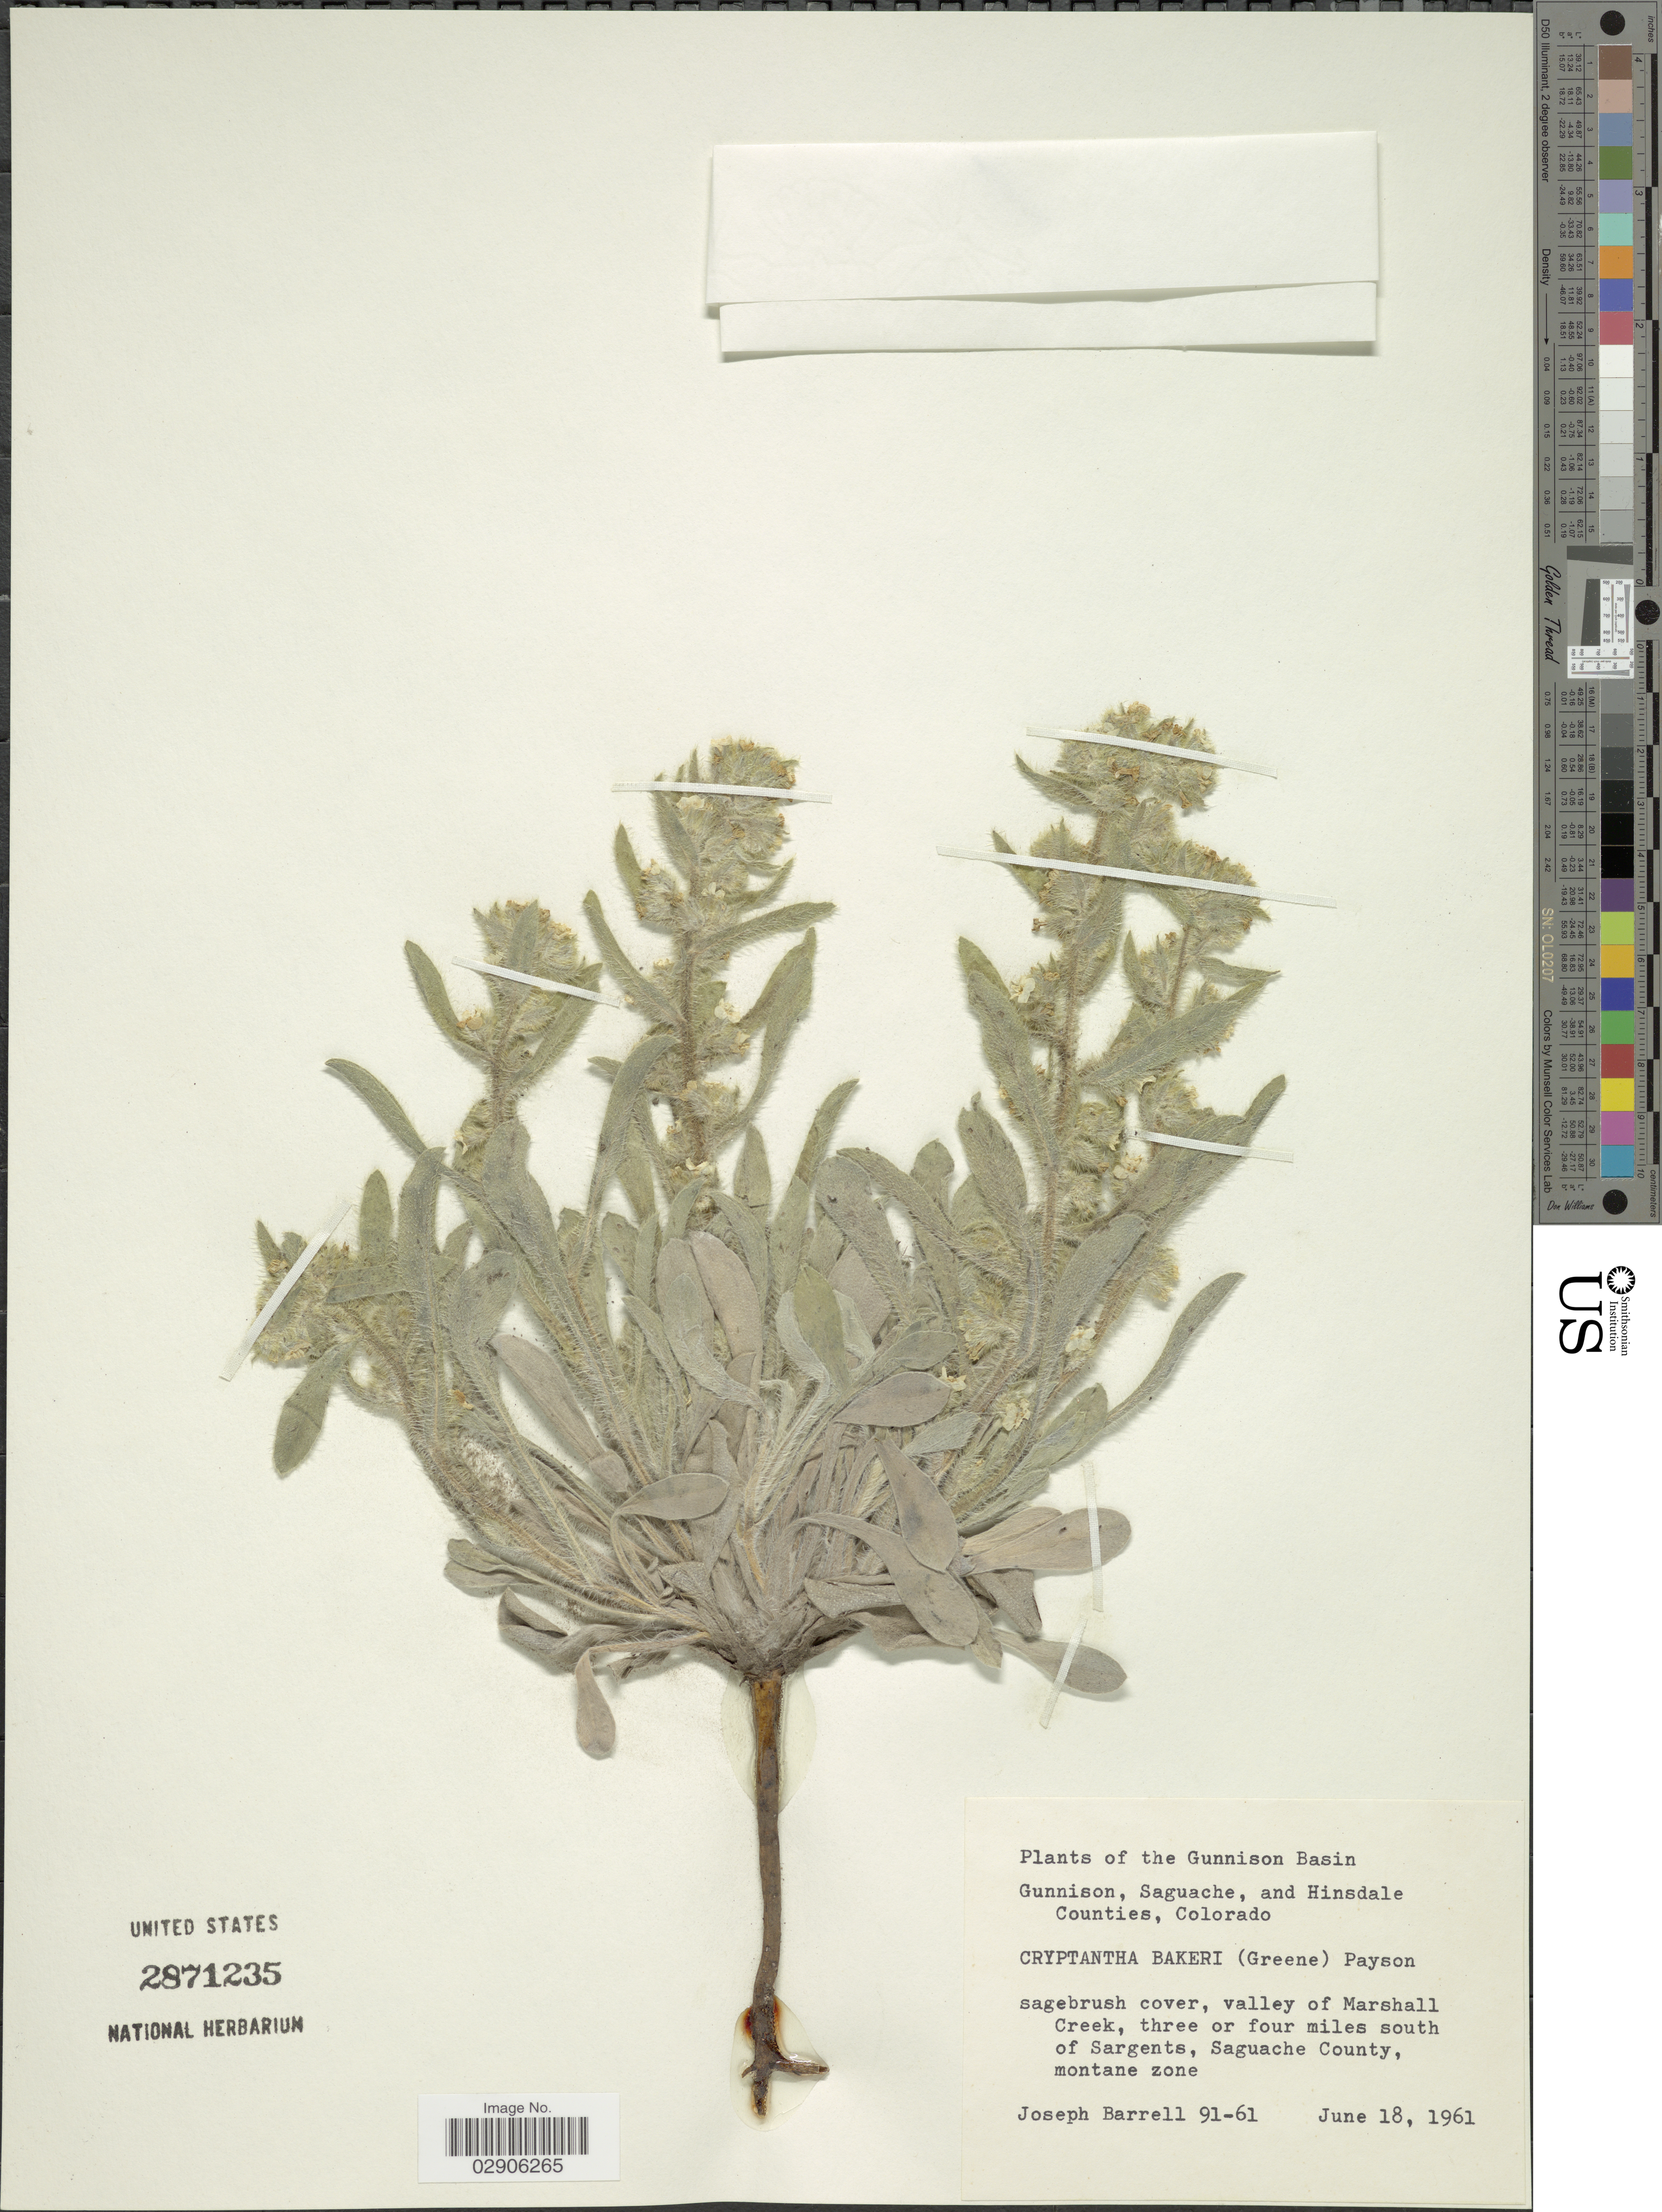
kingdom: Plantae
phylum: Tracheophyta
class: Magnoliopsida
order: Boraginales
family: Boraginaceae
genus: Cryptantha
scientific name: Cryptantha bakeri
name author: (S.W. Greene) Payson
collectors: J. Barrell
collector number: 91-61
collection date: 1961-06-18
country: United States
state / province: Colorado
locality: The Gunnison Basin, Gunnison, Saguache, and Hinsdale Counties, Colorado, sagebrush cover, valley of Marshall Creek, three or four miles south of Sargents, Saguache County, montane zone.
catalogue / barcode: US 2871235